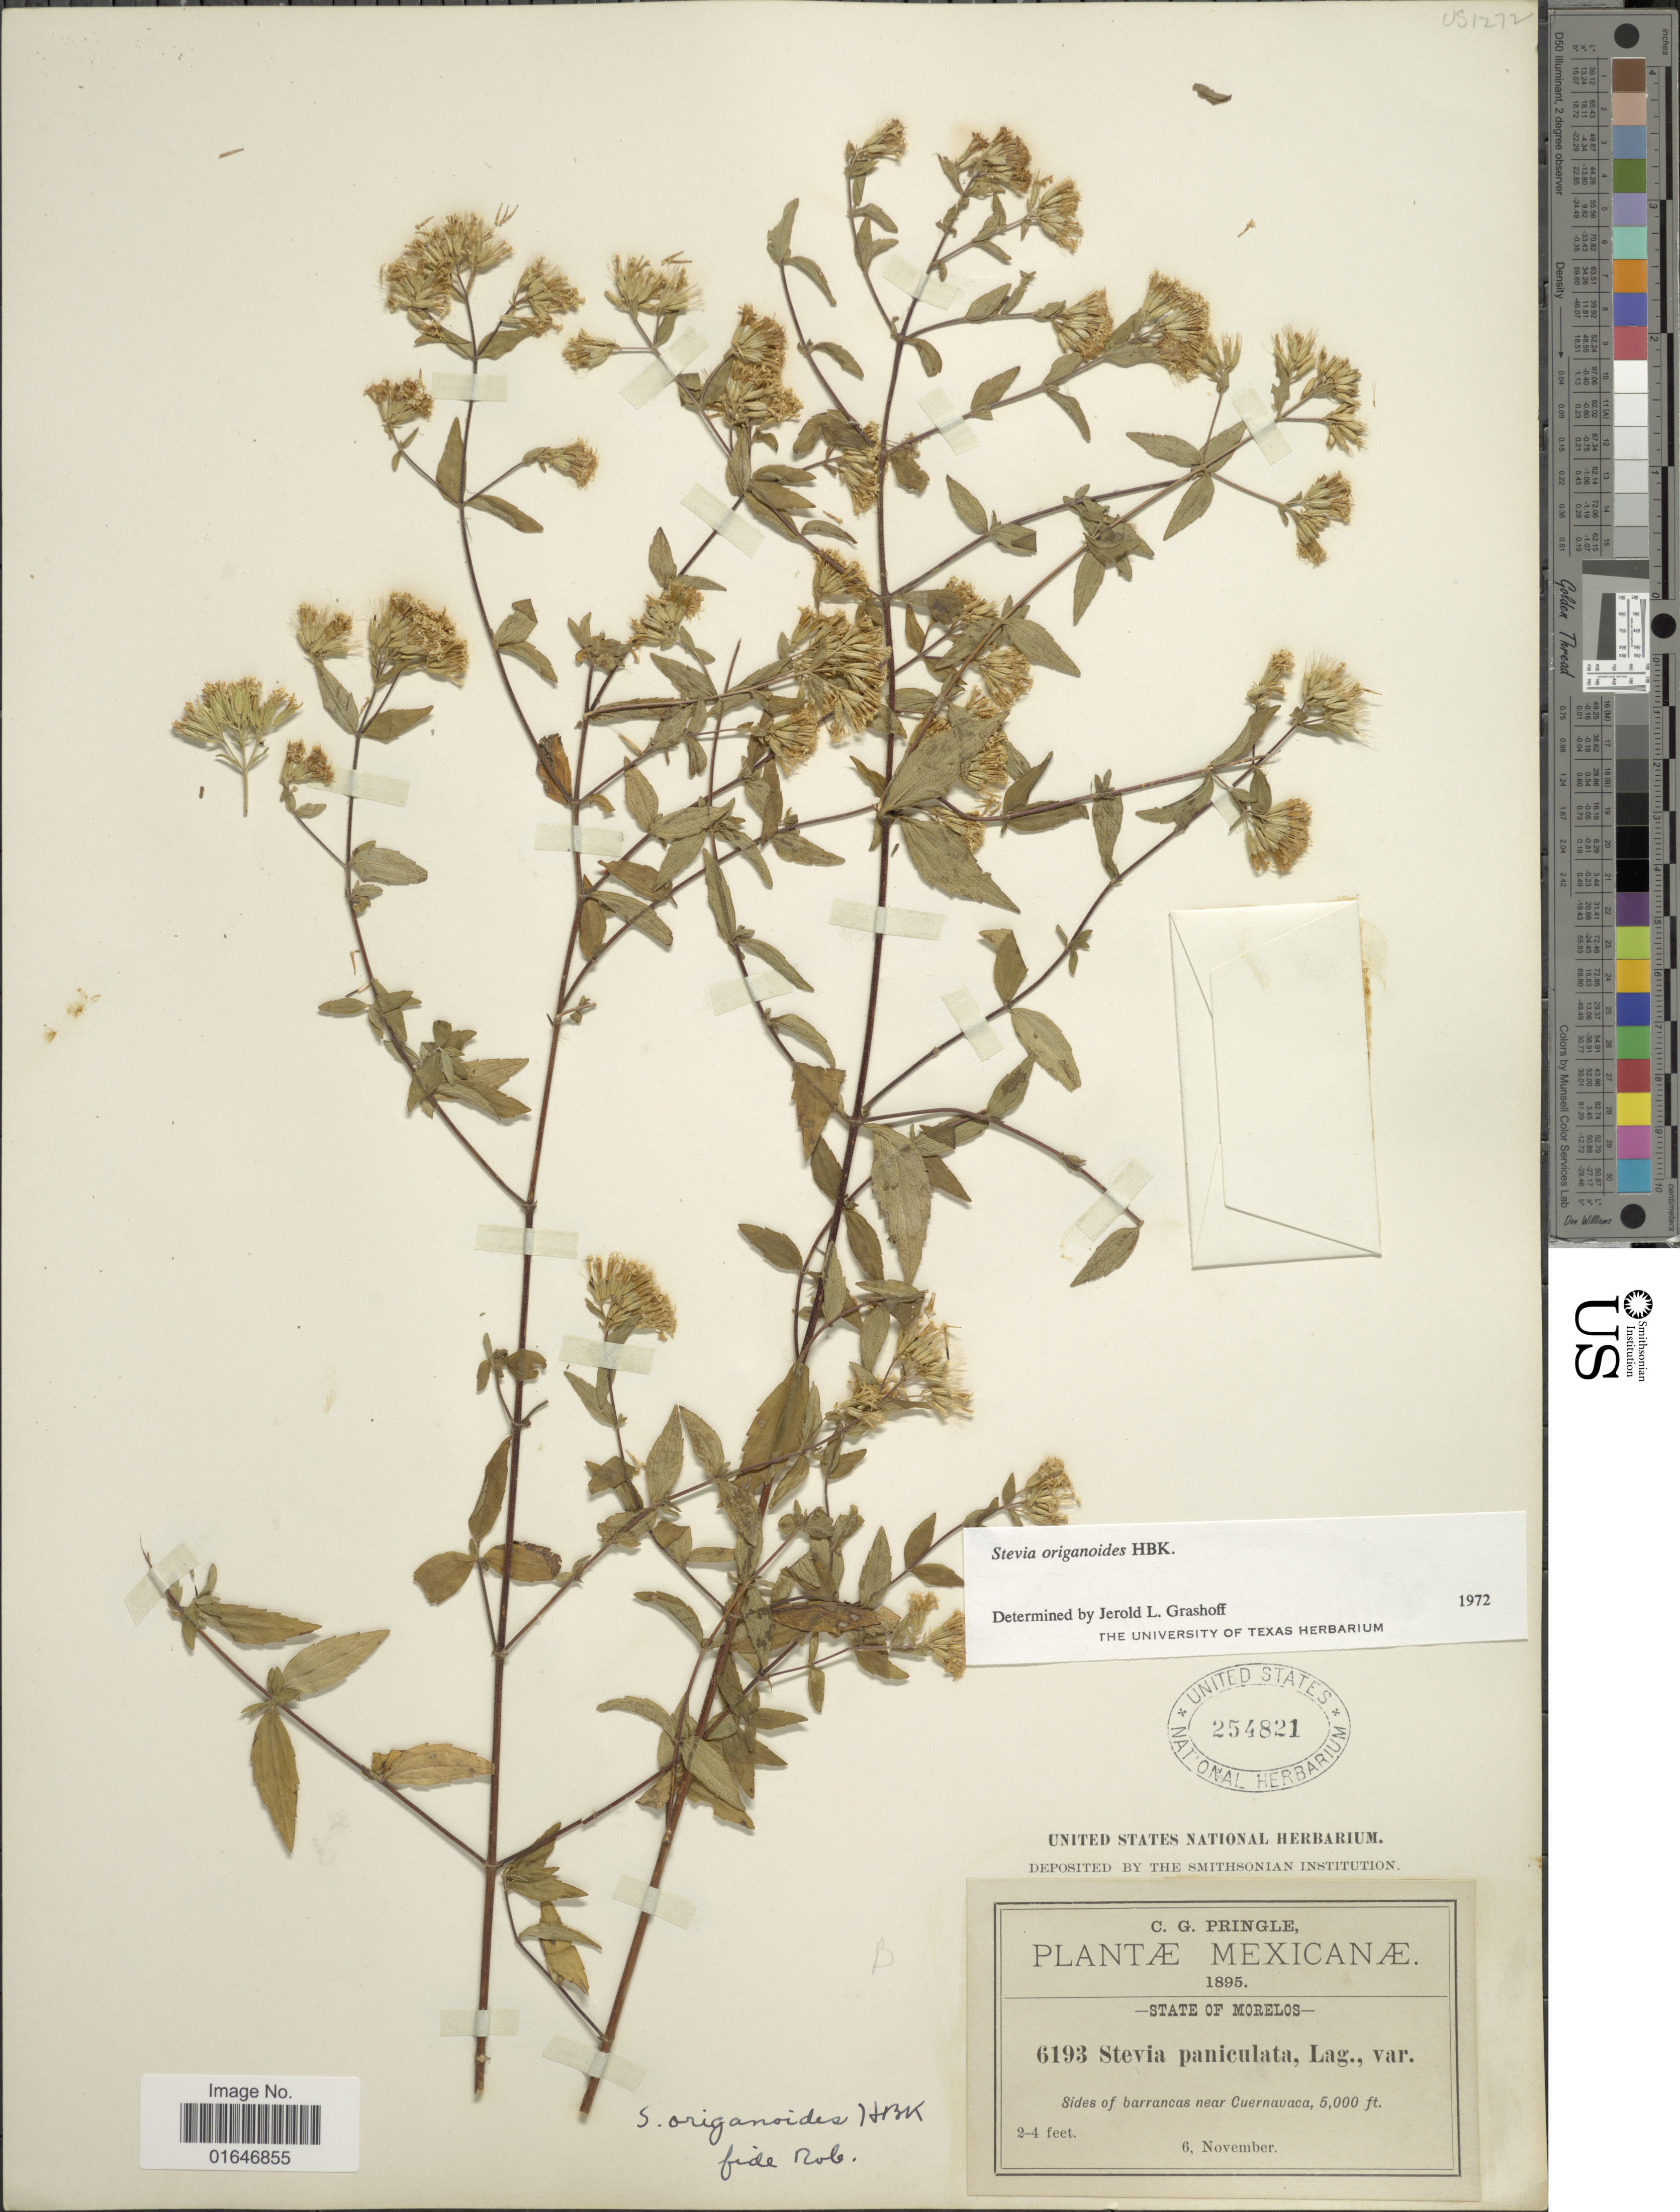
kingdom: Plantae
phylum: Tracheophyta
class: Magnoliopsida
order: Asterales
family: Asteraceae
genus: Stevia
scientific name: Stevia origanoides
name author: Kunth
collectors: C. G. Pringle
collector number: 6193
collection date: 1895-11-06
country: Mexico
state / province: Morelos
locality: Sides of barrancas near Cuernavaca.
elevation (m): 1524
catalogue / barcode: US 254821